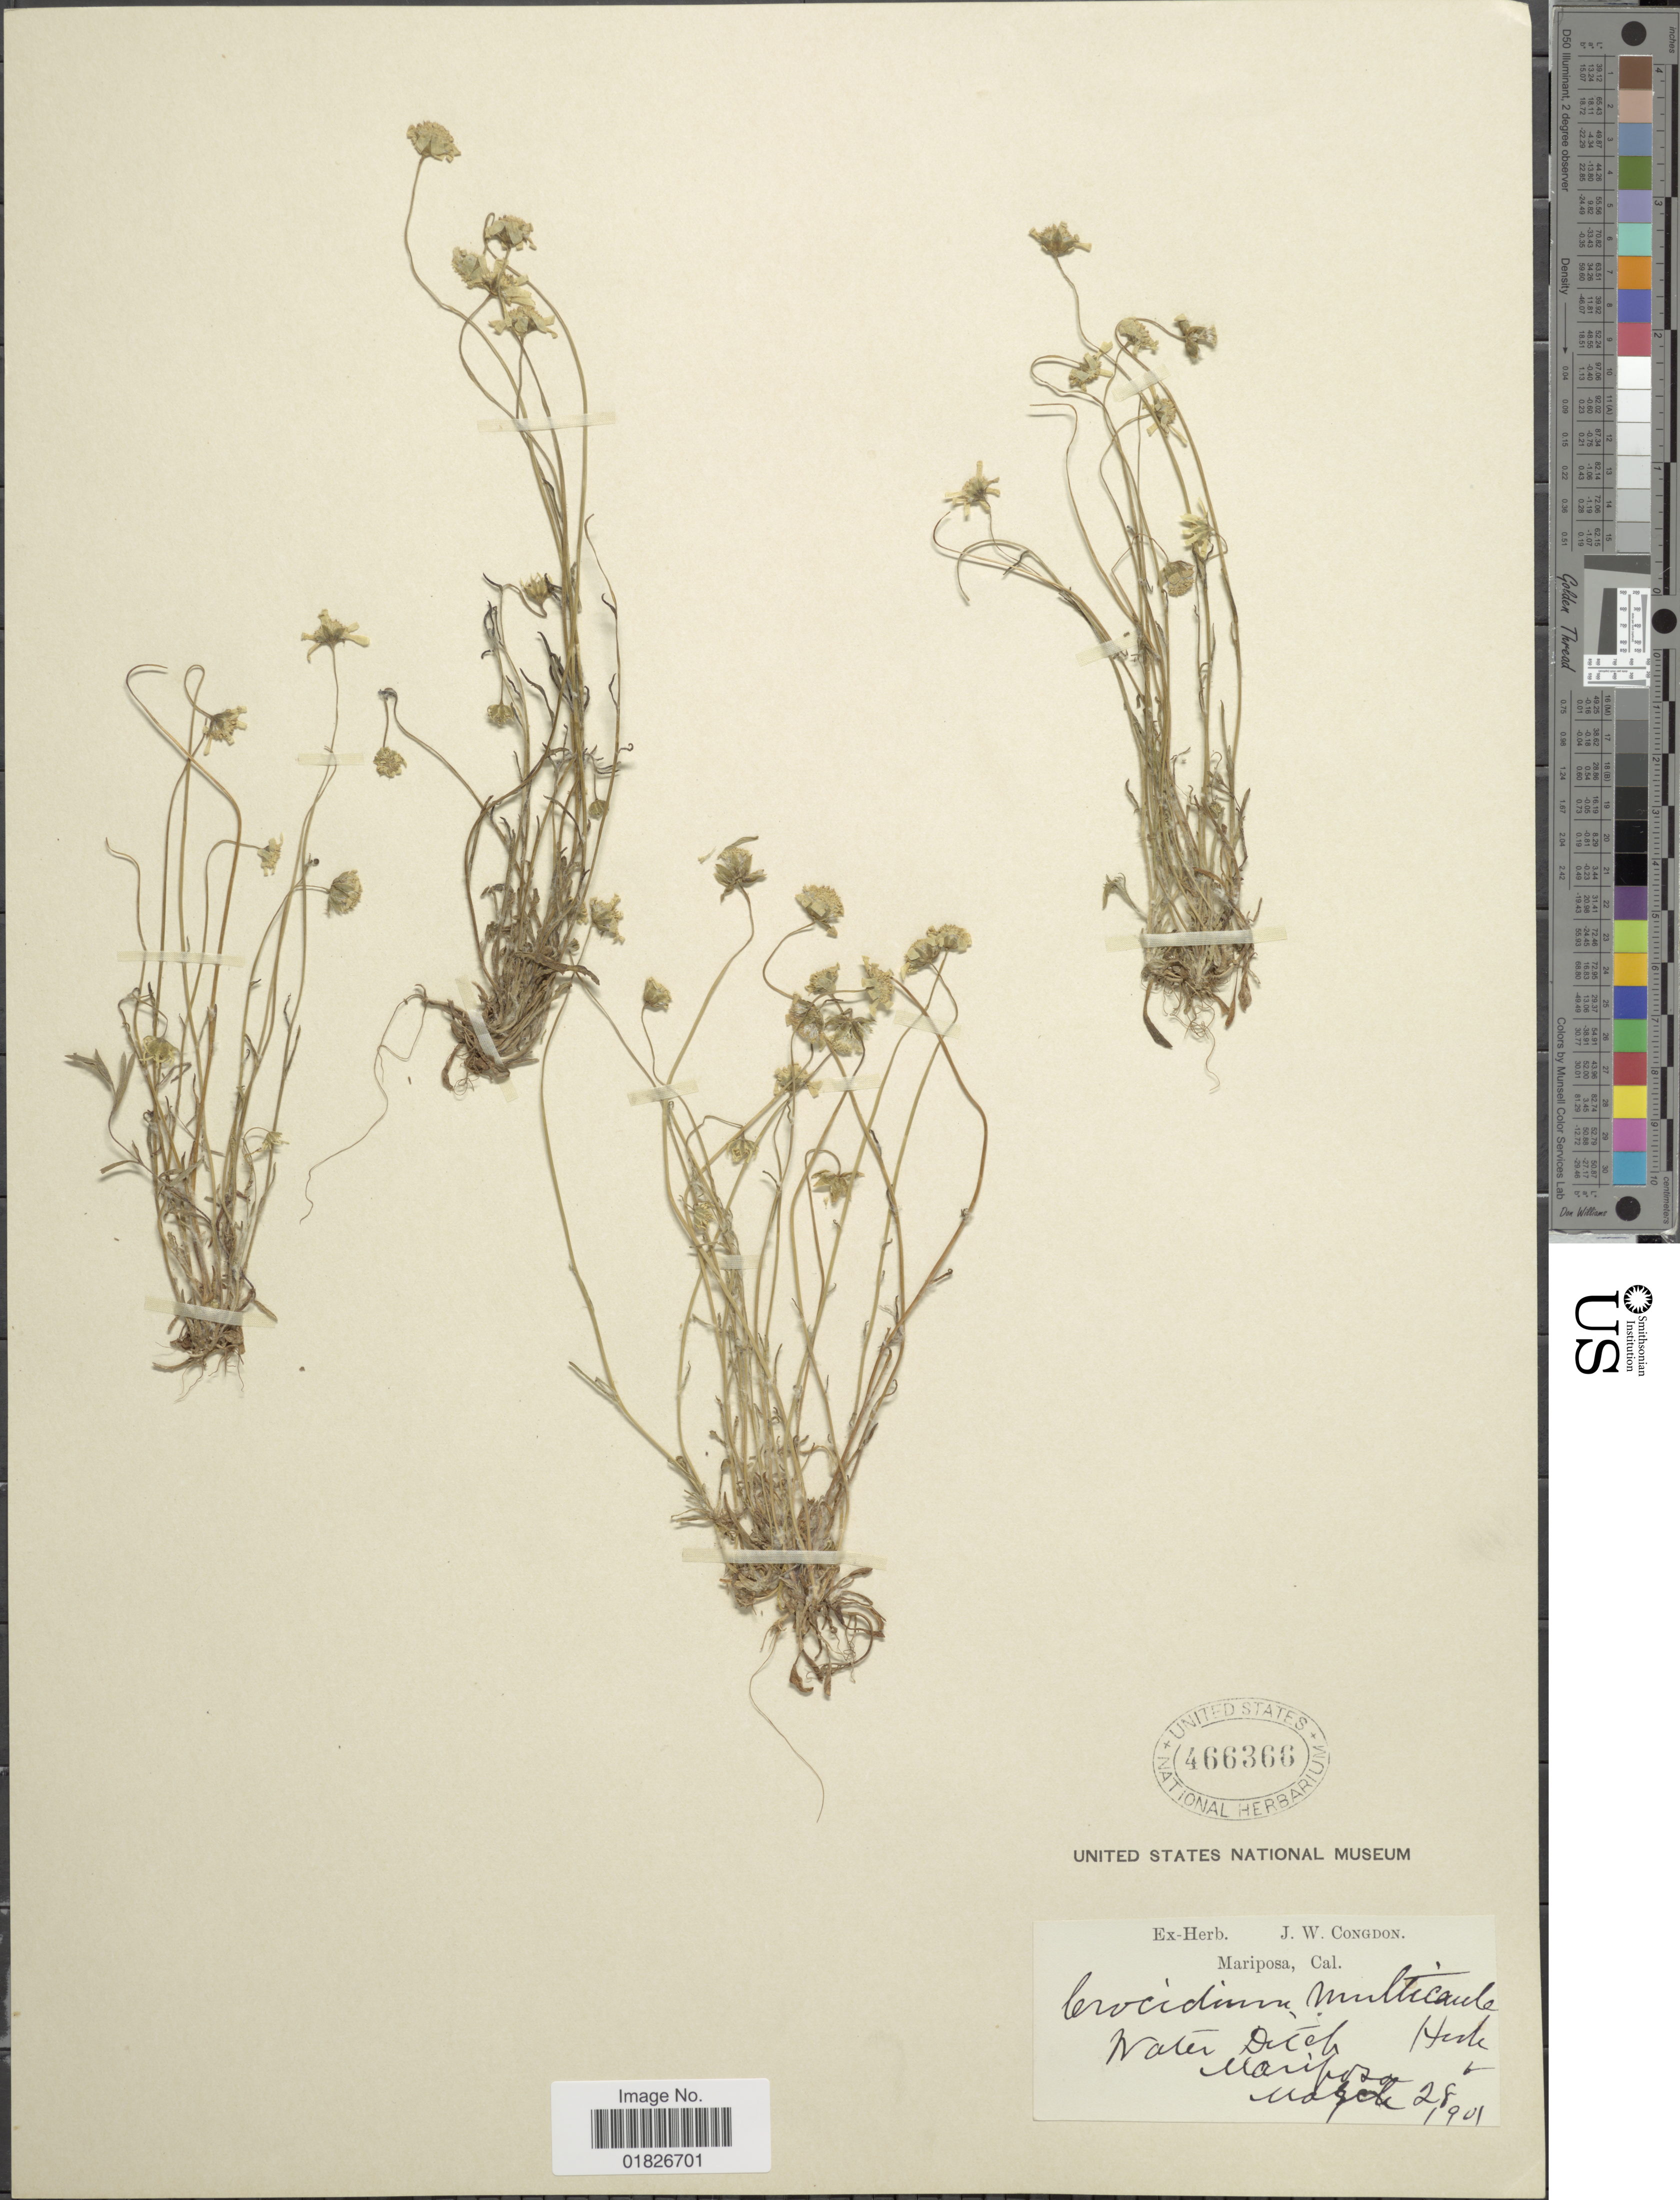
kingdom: Plantae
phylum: Tracheophyta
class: Magnoliopsida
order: Asterales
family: Asteraceae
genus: Crocidium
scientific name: Crocidium multicaule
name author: Hook.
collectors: J. W. Congdon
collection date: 1901-03-28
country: United States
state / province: California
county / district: Mariposa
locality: Water Ditch, Mariposa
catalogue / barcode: US 466366